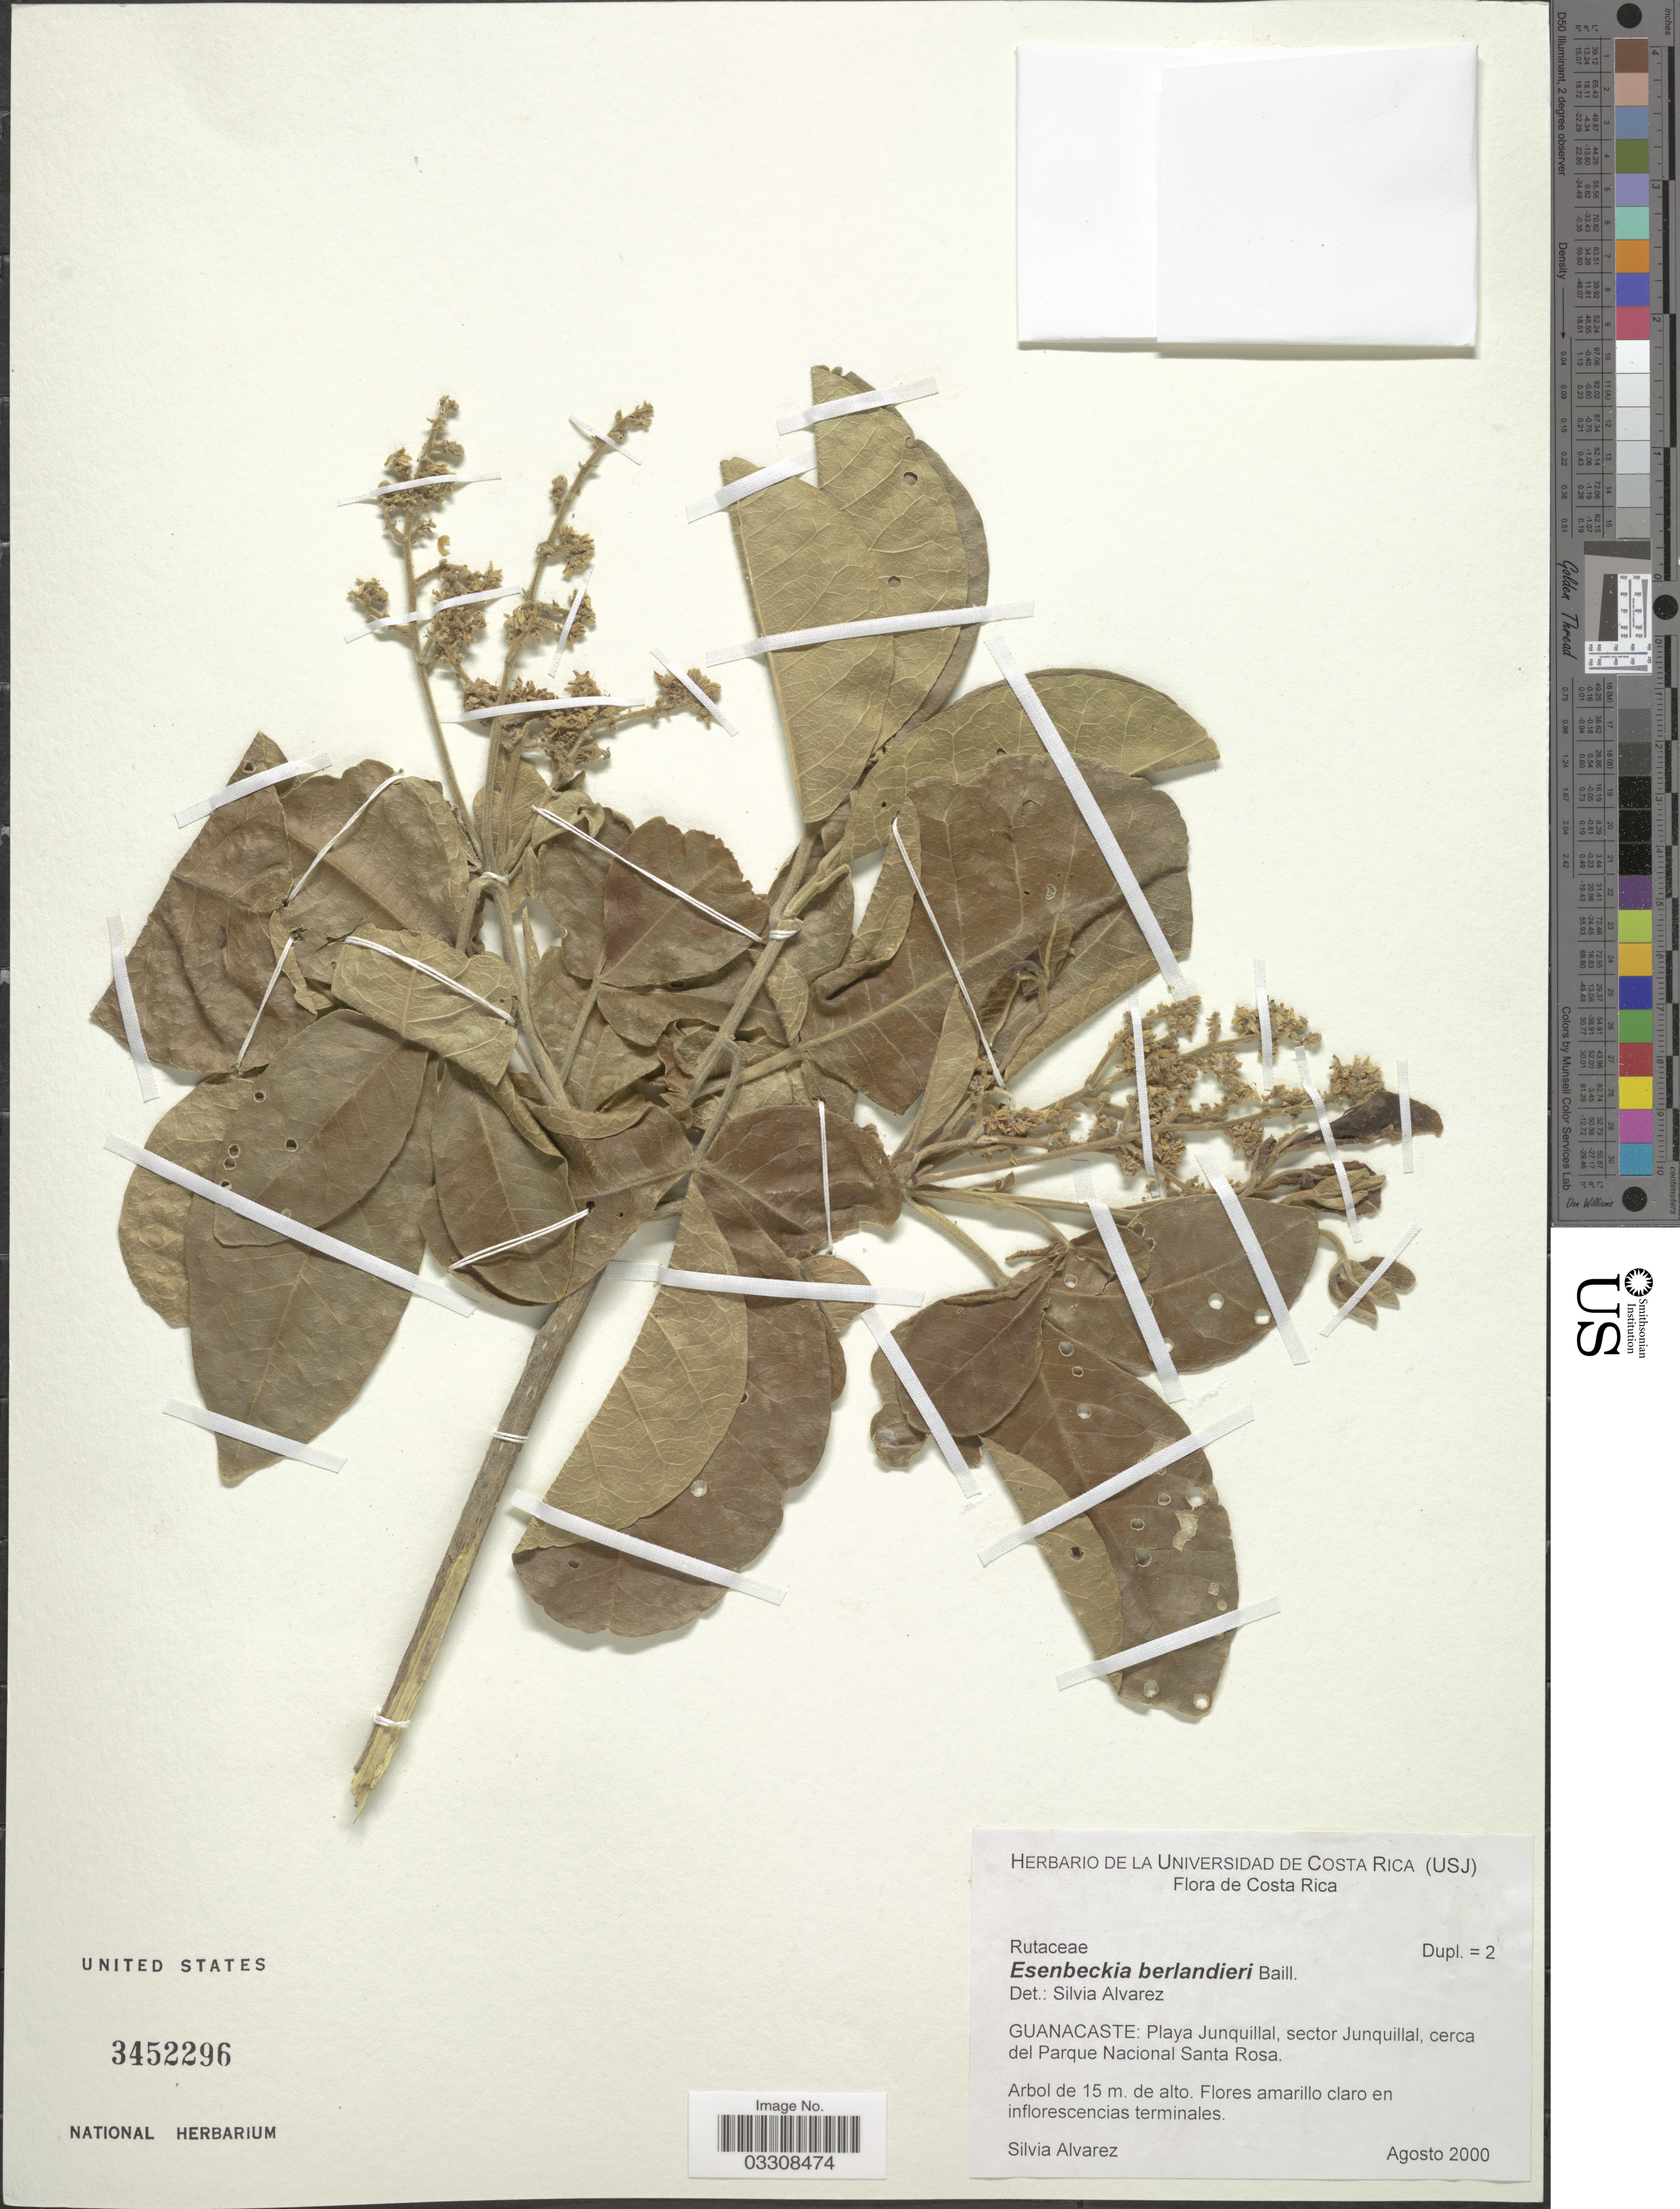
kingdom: Plantae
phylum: Tracheophyta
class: Magnoliopsida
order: Sapindales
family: Rutaceae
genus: Esenbeckia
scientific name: Esenbeckia berlandieri subsp. berlandieri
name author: Baill. ex Hemsl.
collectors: S. Álvarez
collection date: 2000-08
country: Costa Rica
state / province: Guanacaste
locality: Playa Junquillal, sector Junquillal, cerca del Parque Nacional Santa Rosa.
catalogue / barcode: US 3452296